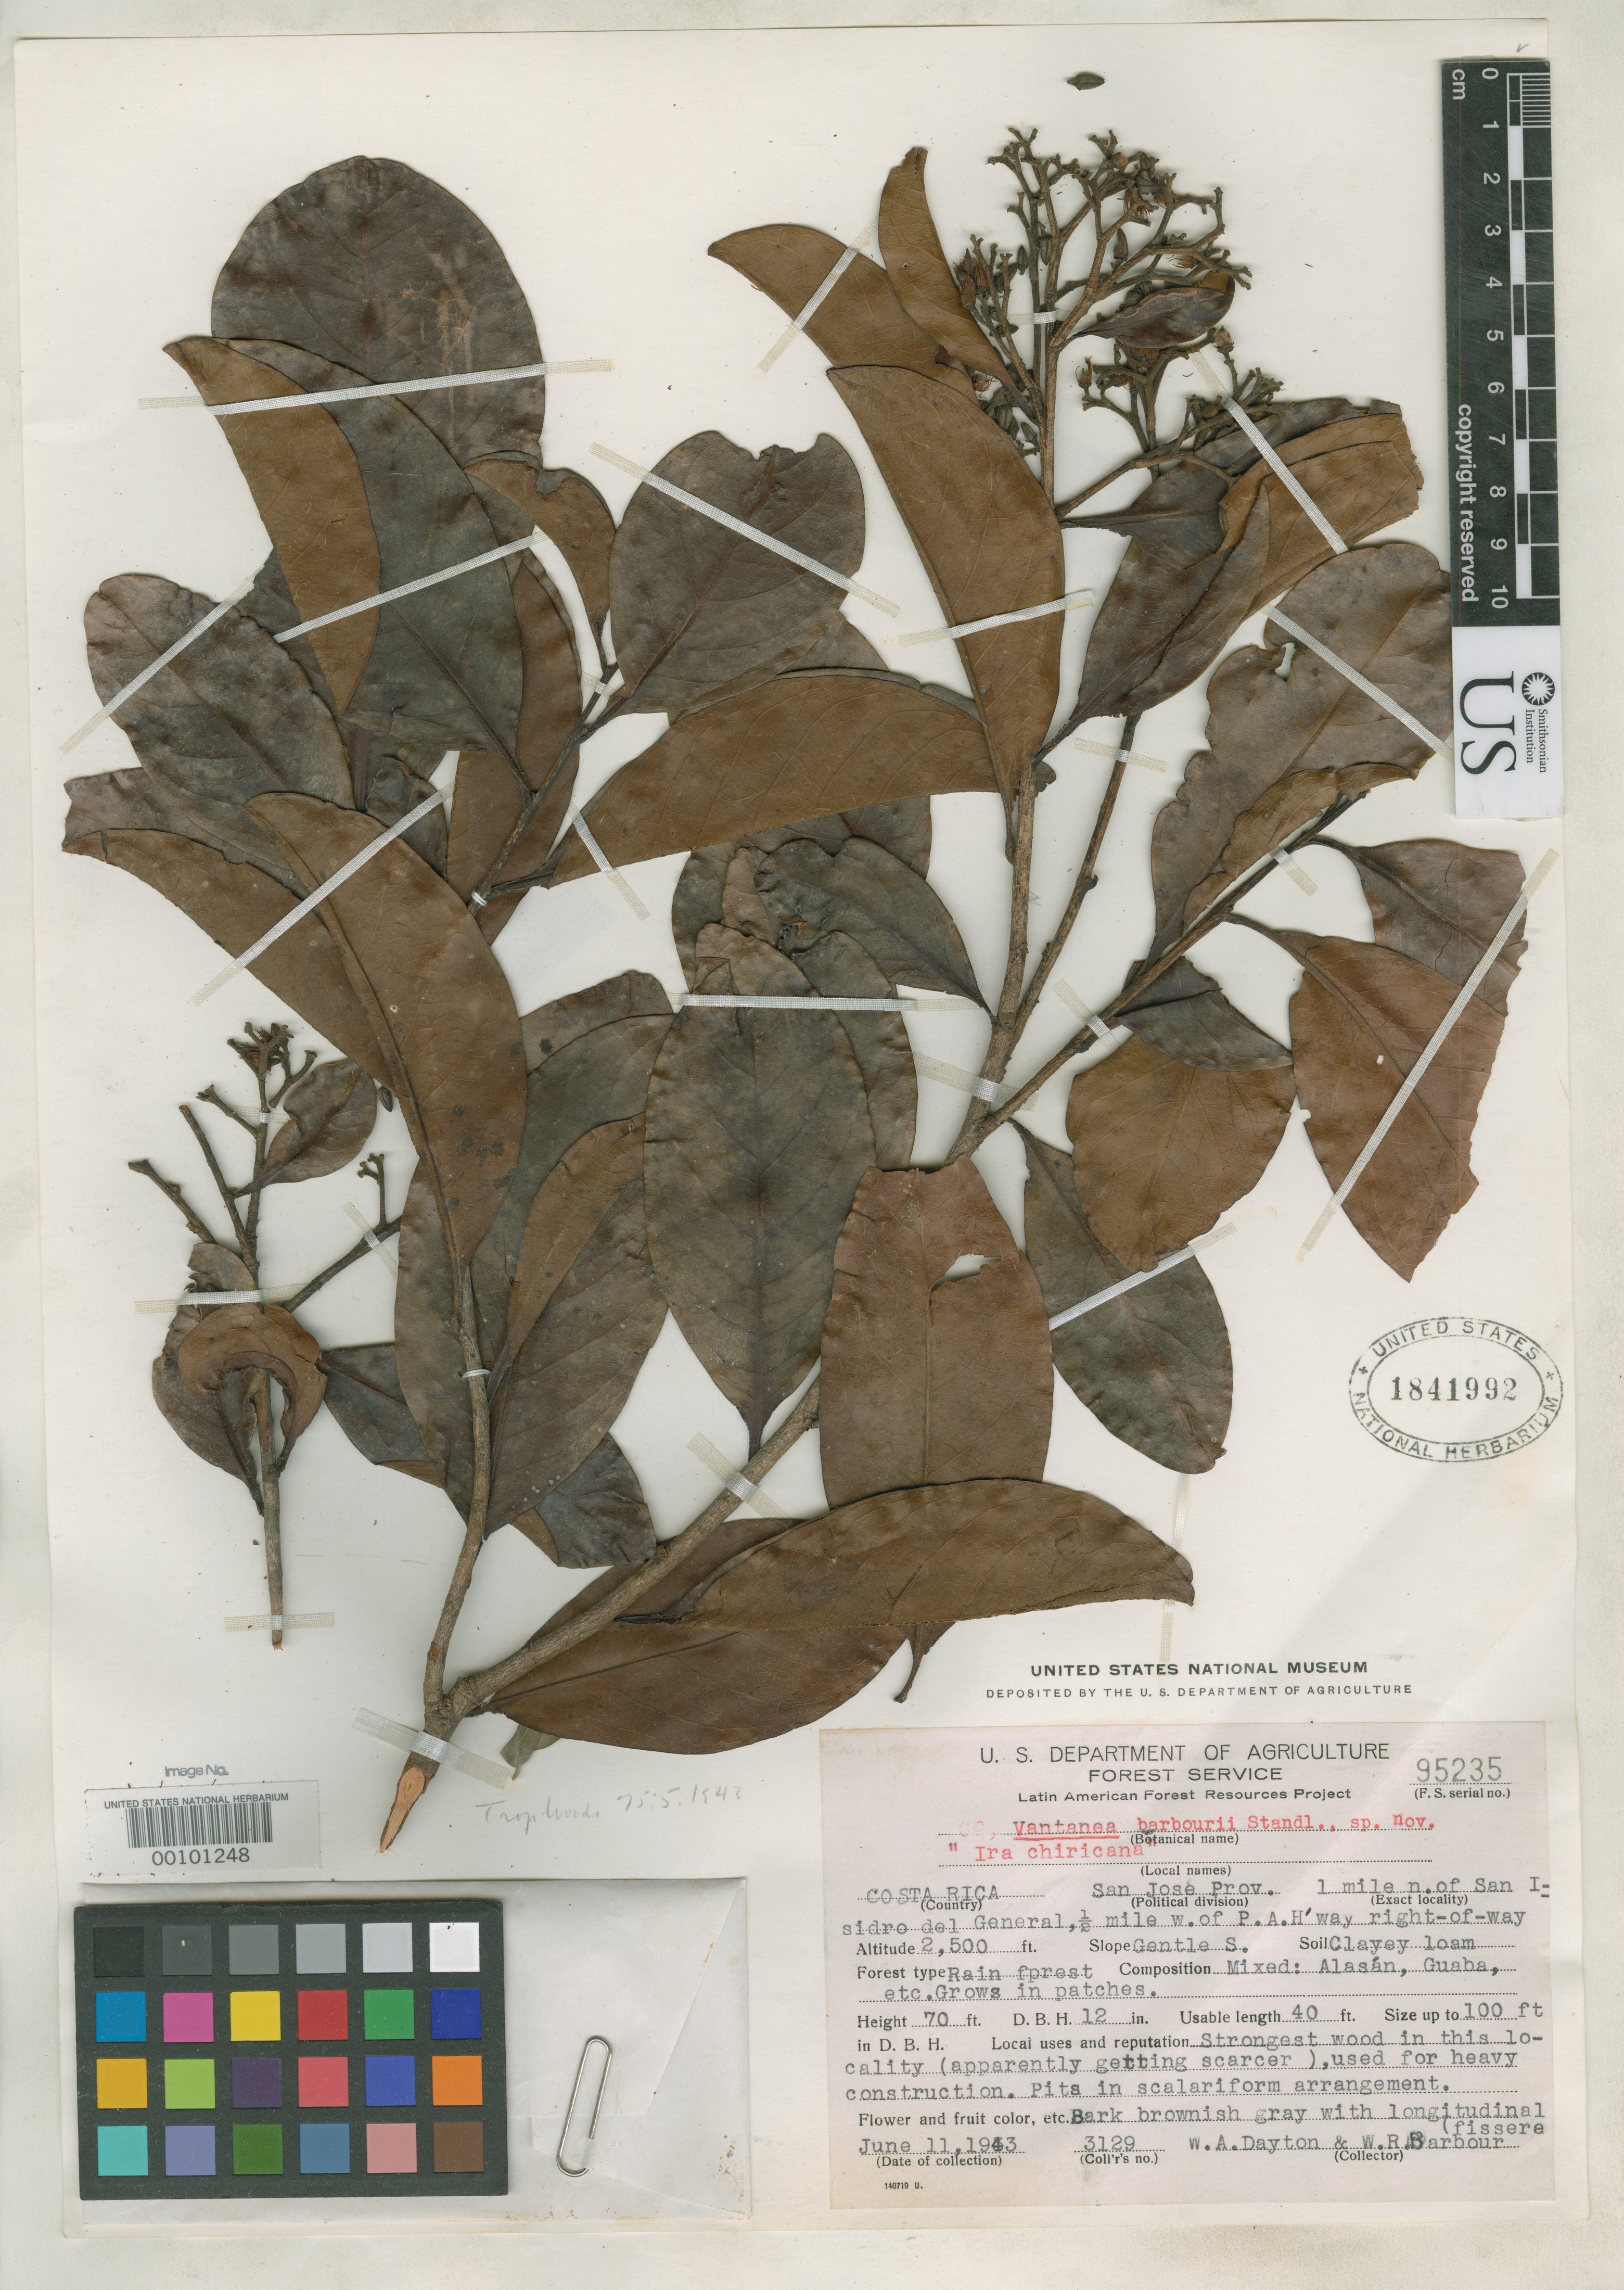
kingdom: Plantae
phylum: Tracheophyta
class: Magnoliopsida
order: Malpighiales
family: Humiriaceae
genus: Vantanea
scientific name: Vantanea barbourii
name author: Standl.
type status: Isotype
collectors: W. Dayton & W. Barbour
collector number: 3129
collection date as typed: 11 Jun 1943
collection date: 1943-06-11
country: Costa Rica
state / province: San José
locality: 0.5 mi S of Pan American highway right of way.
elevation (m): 750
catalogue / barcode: US 1841992